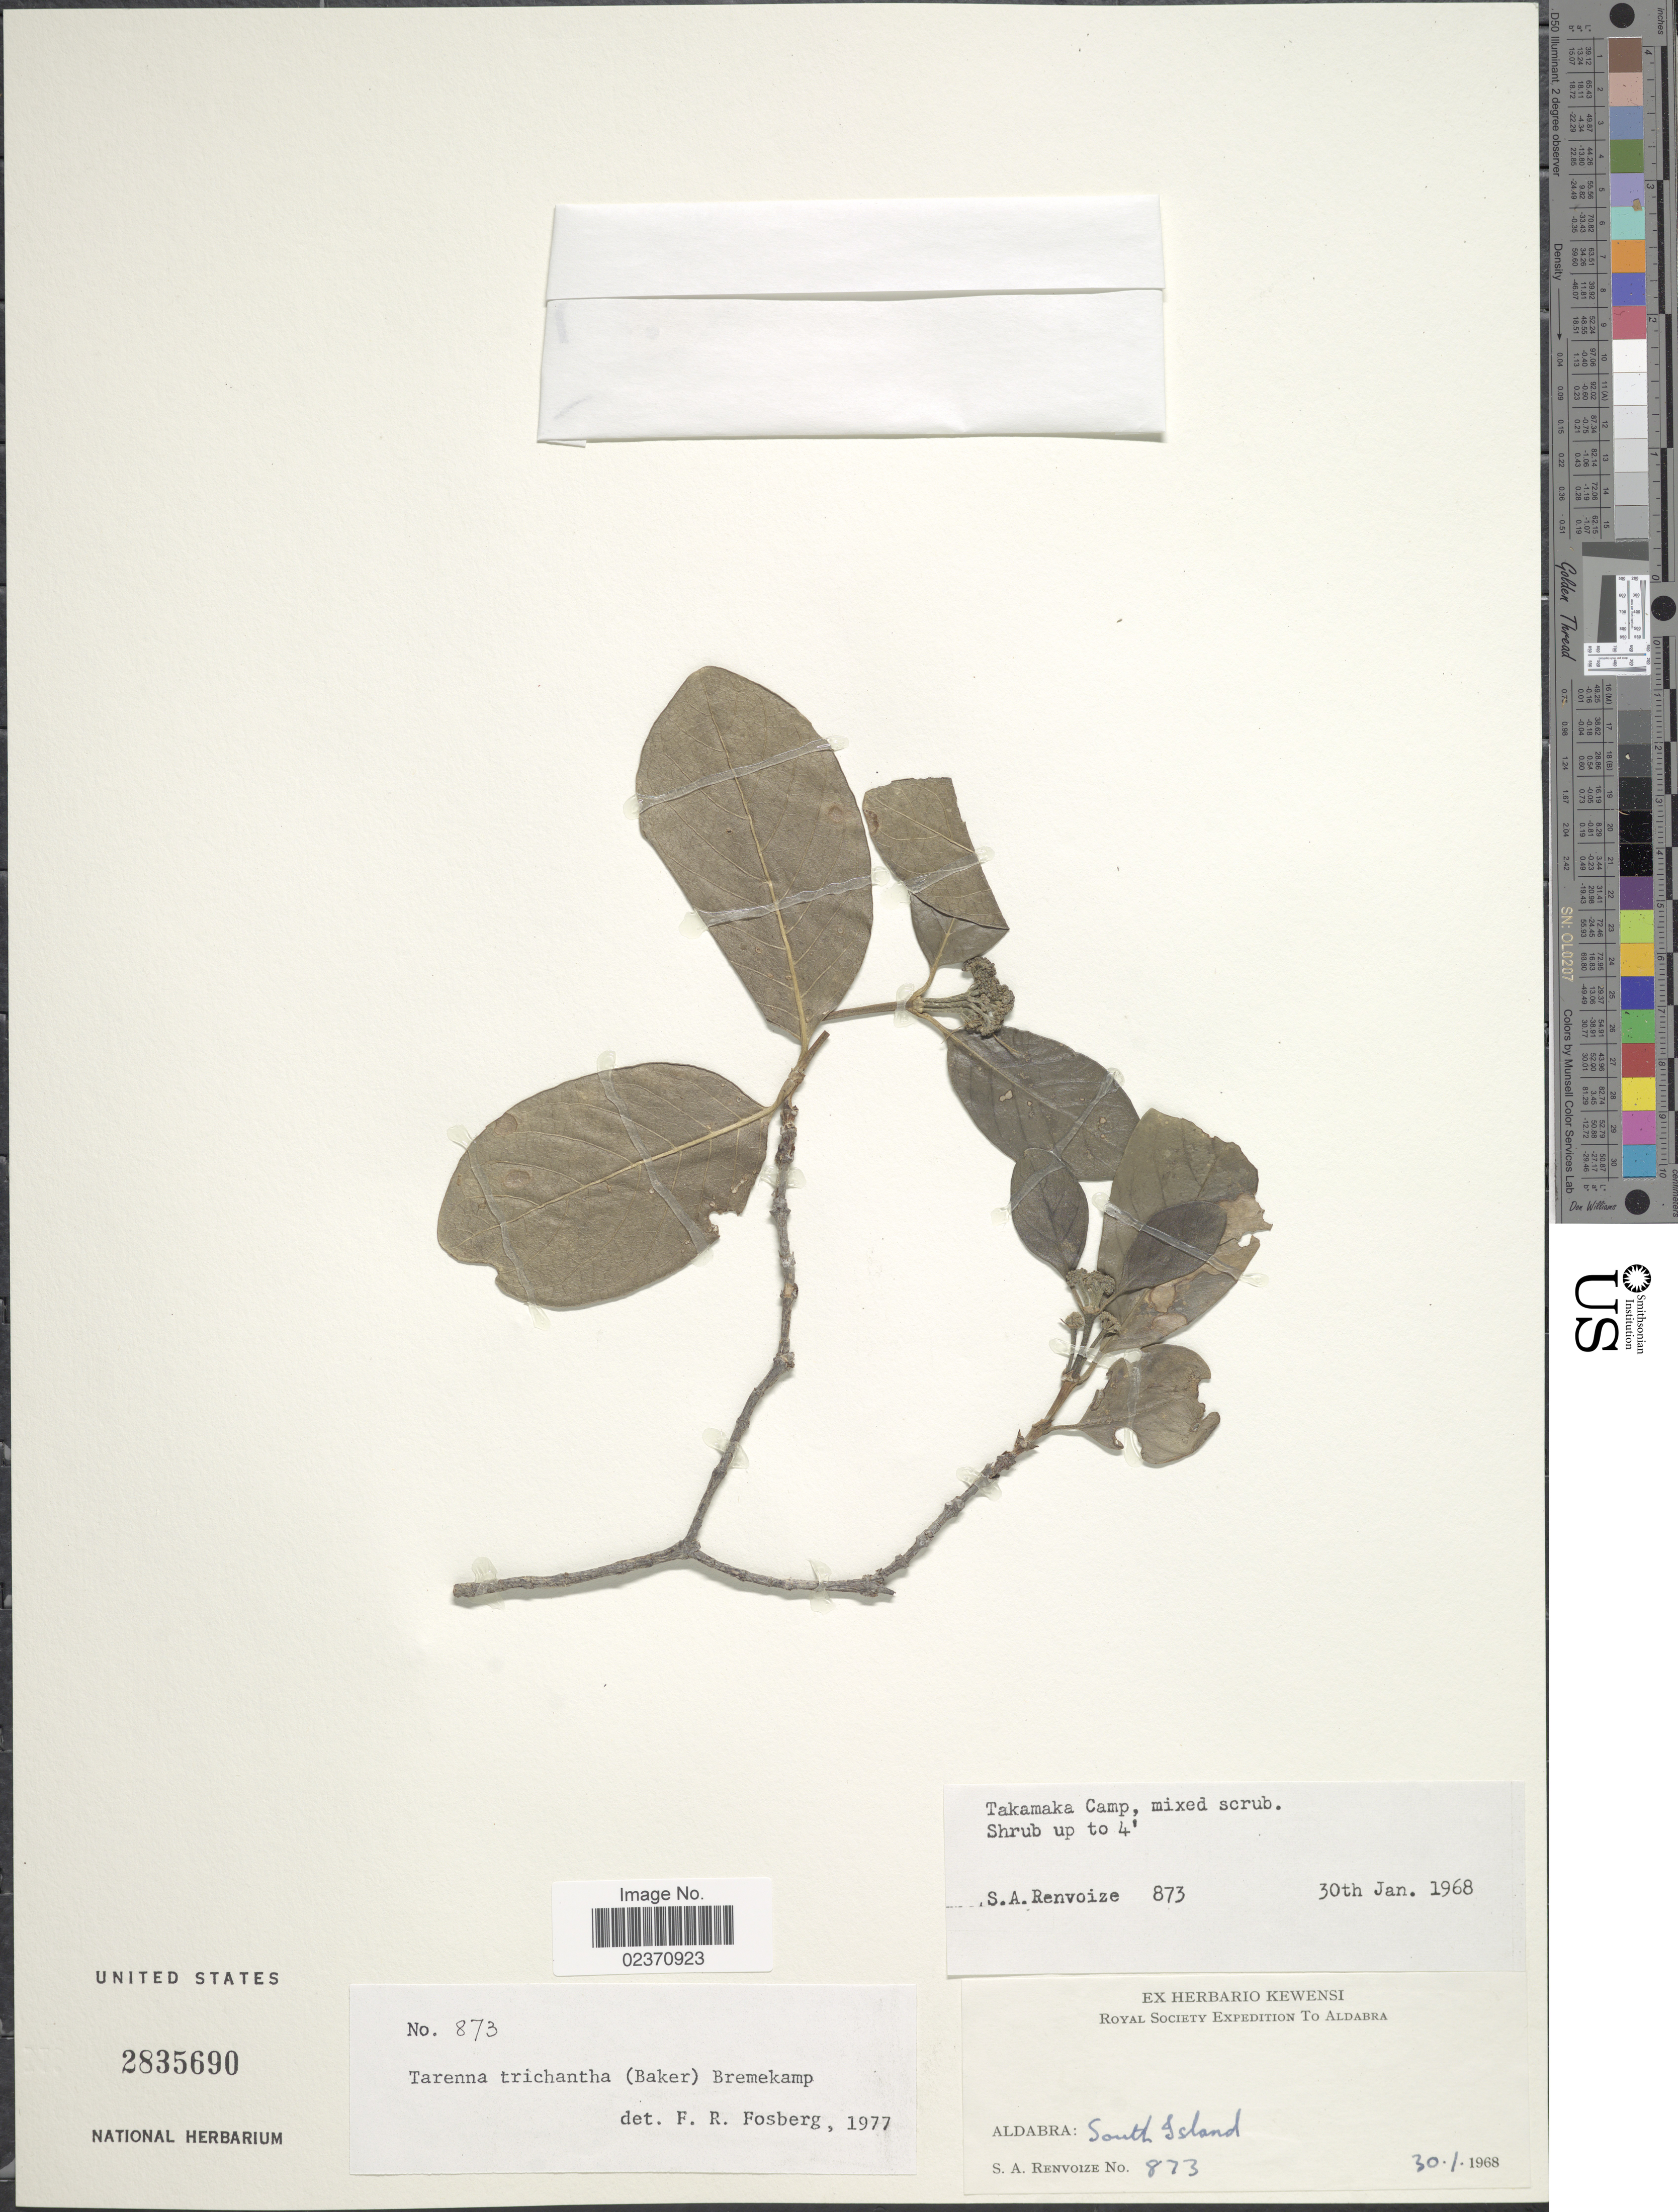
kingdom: Plantae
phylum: Tracheophyta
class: Magnoliopsida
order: Gentianales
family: Rubiaceae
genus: Paracephaelis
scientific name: Paracephaelis trichantha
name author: (Baker) De Block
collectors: S. A. Renvoize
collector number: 873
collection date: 1968-01-30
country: Seychelles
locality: Aldabra: South Island, Takamaka Camp.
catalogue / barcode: US 2835690